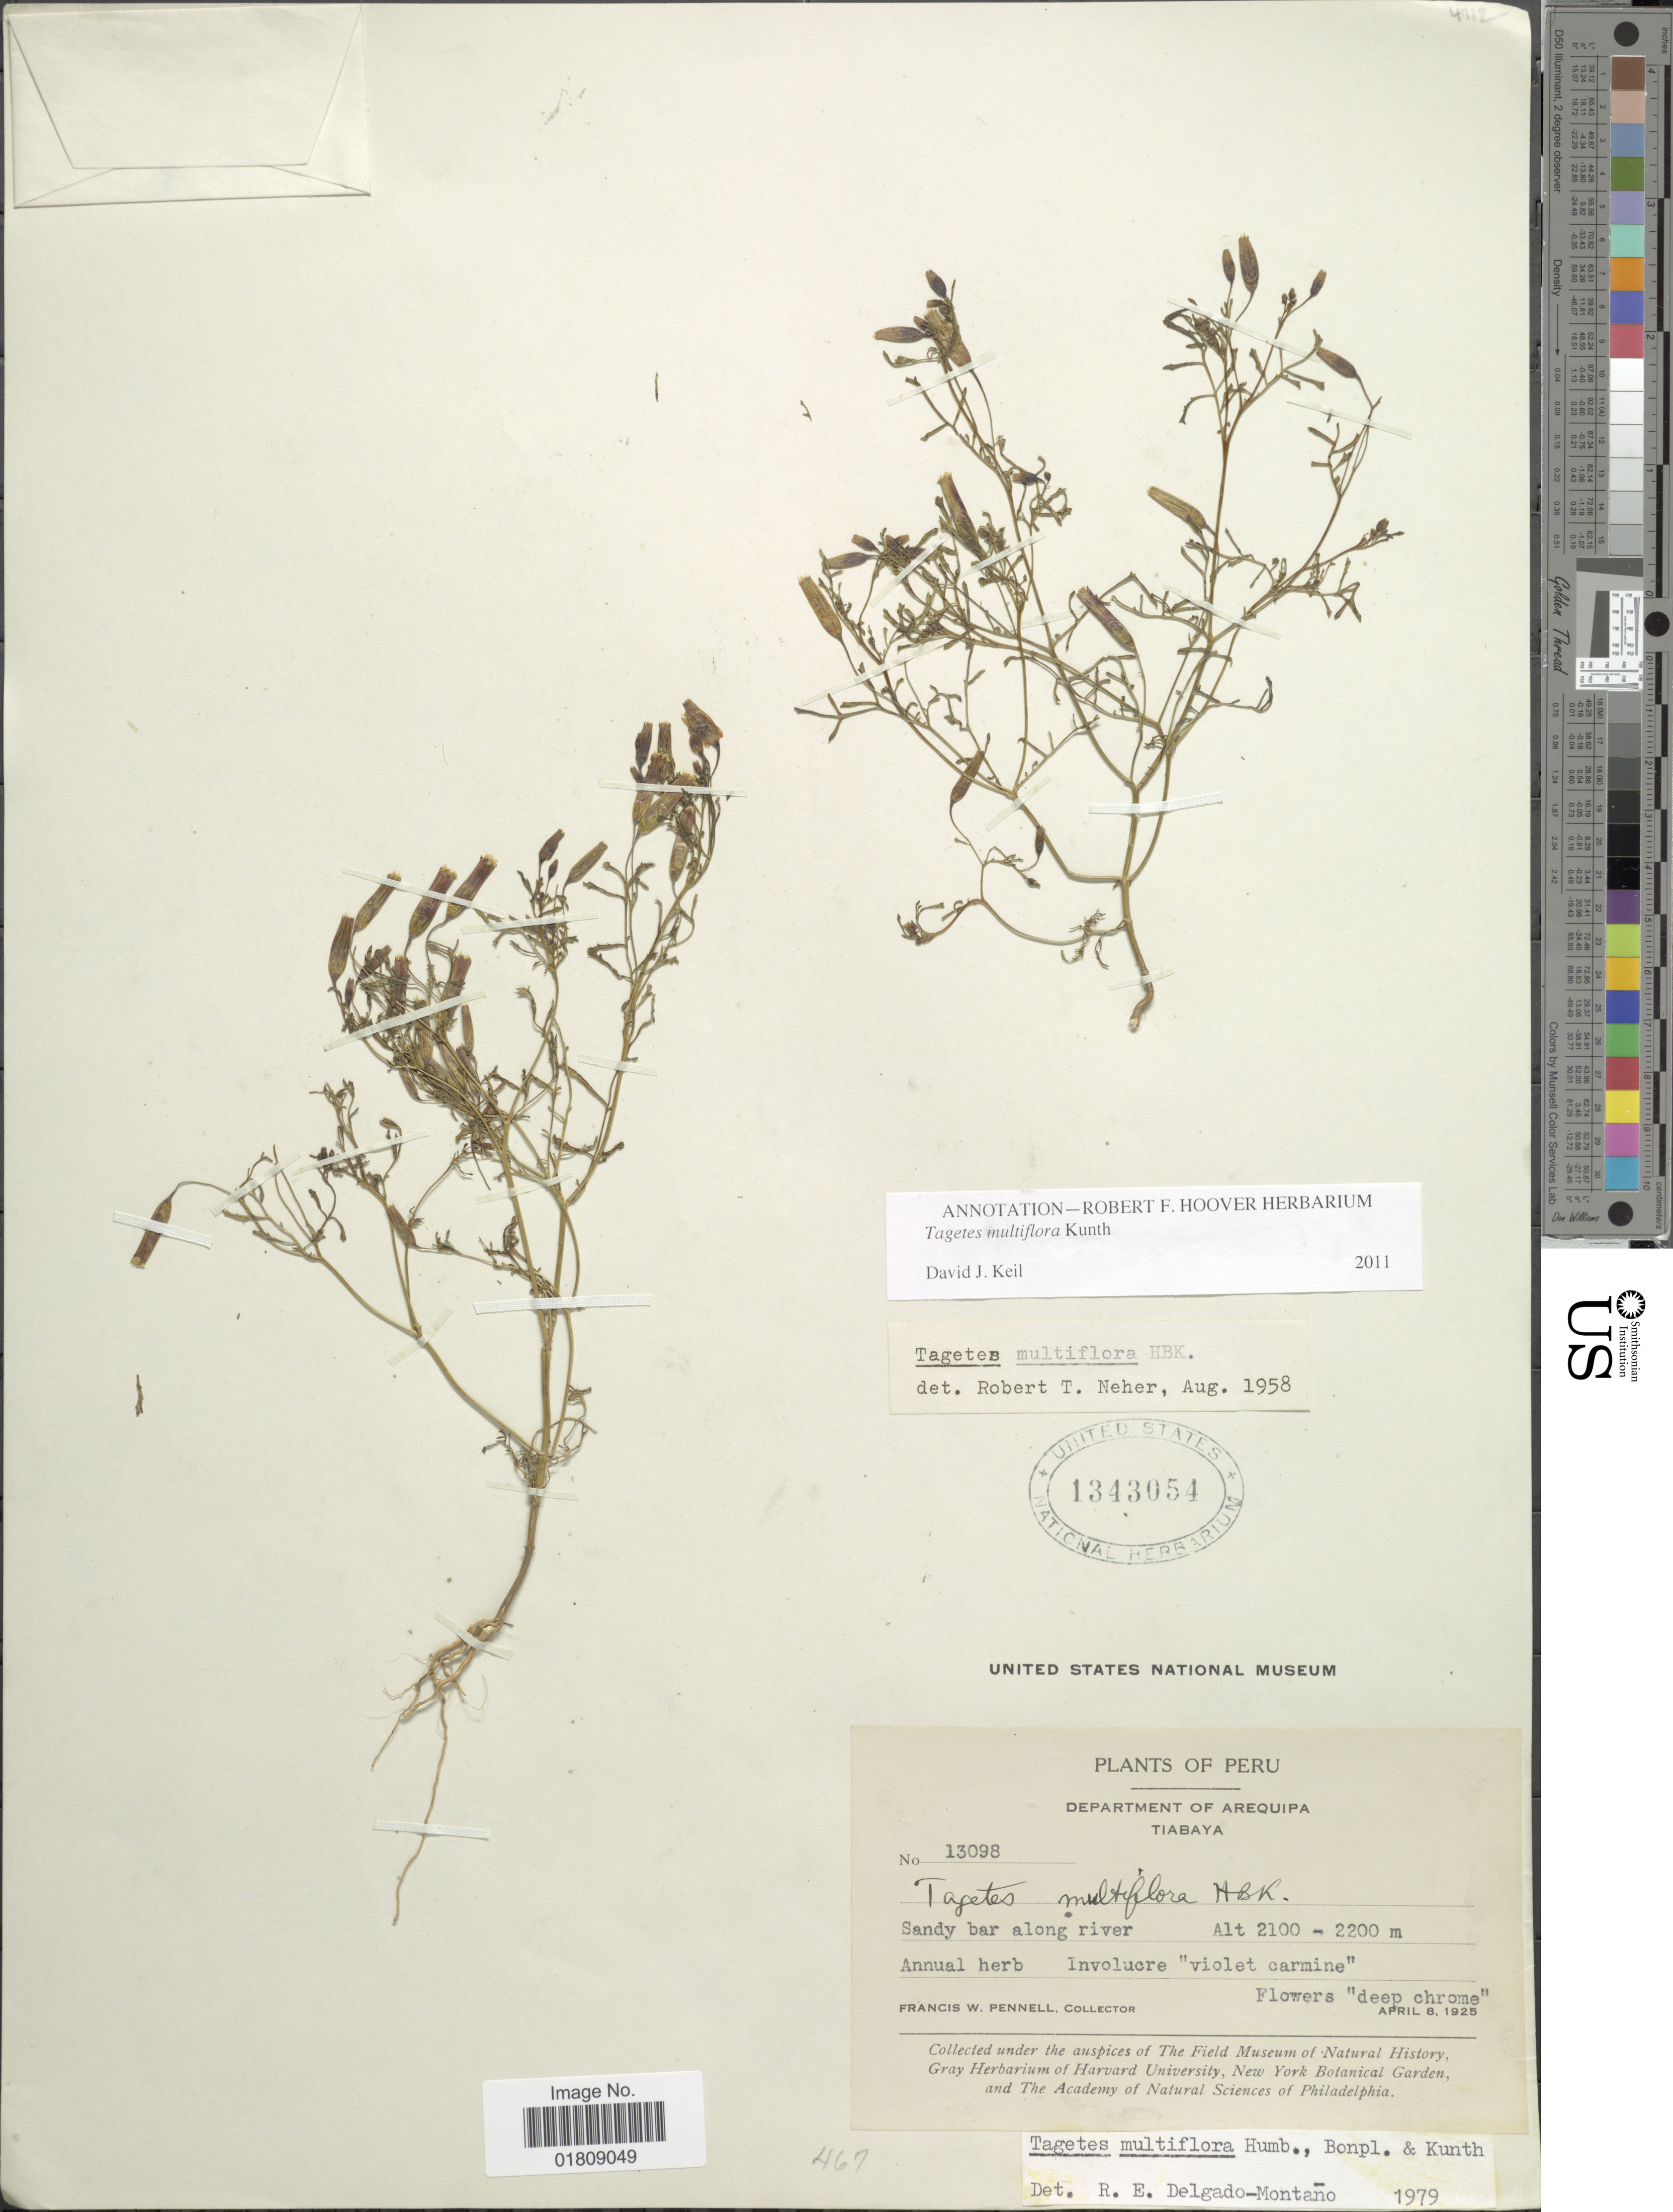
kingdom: Plantae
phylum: Tracheophyta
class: Magnoliopsida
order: Asterales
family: Asteraceae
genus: Tagetes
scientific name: Tagetes multiflora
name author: Kunth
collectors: F. W. Pennell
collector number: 13098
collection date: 1925-04-08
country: Peru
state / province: Arequipa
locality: Tiabaya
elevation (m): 2100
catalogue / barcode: US 1343054